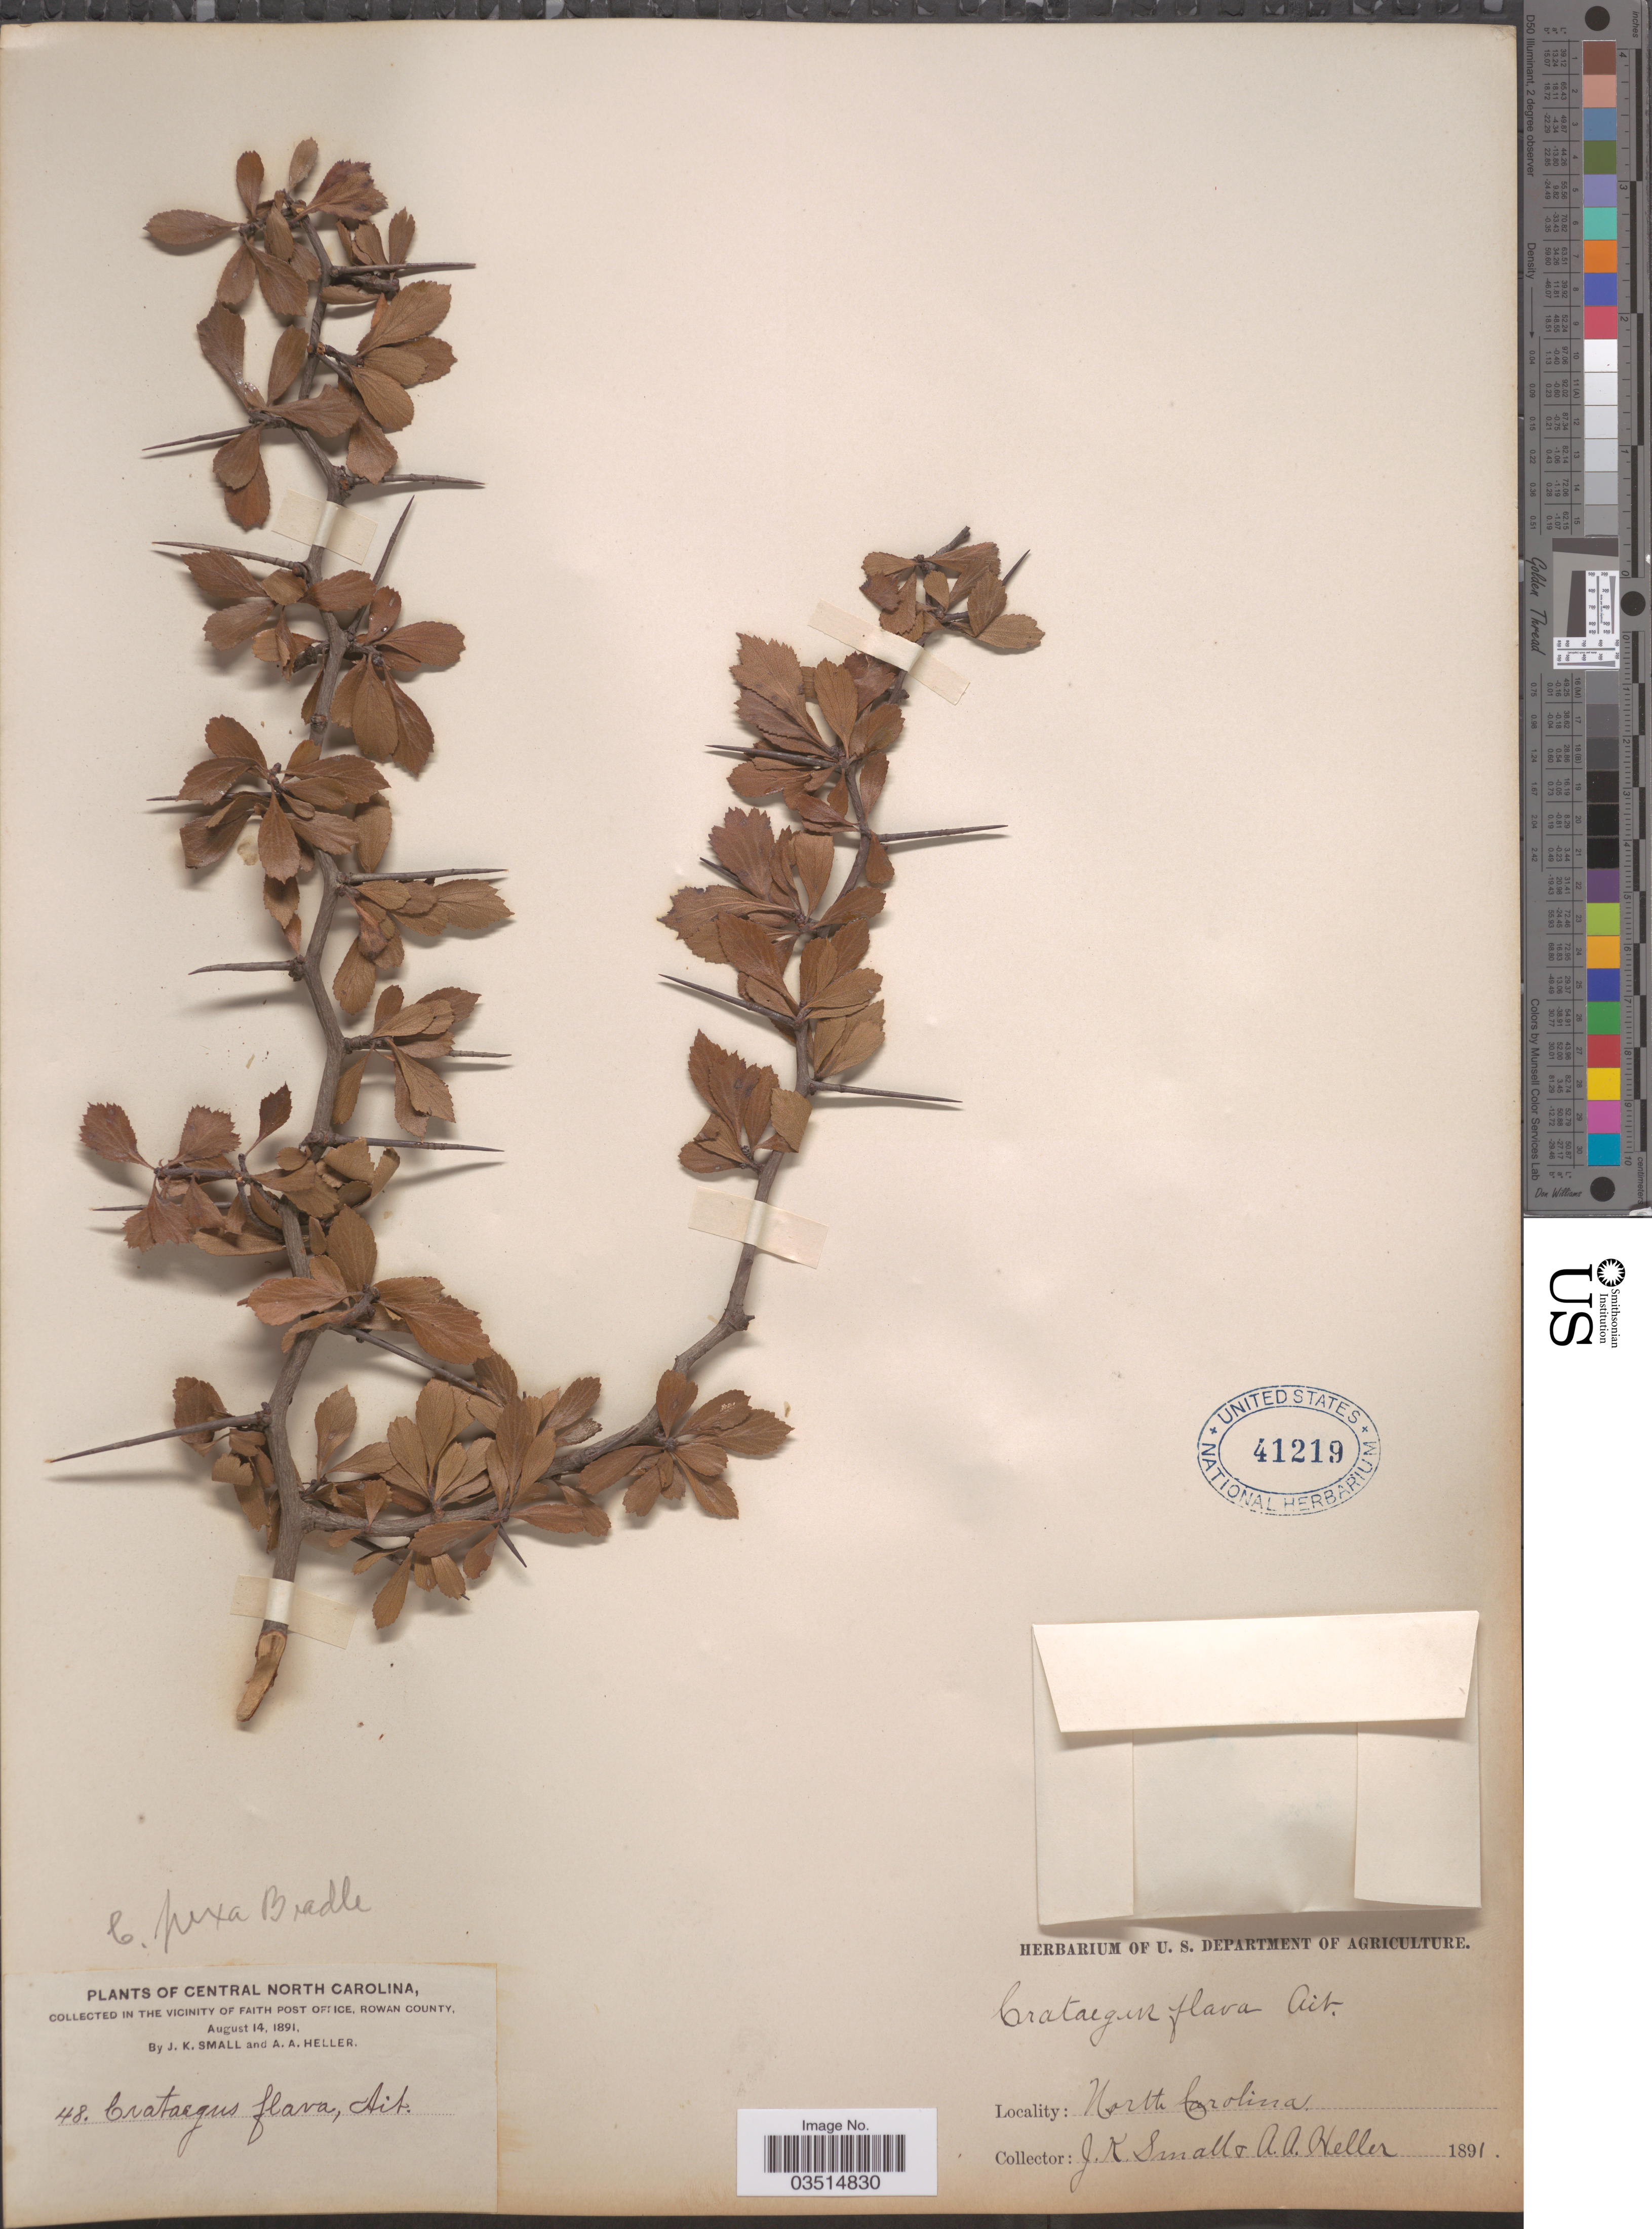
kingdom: Plantae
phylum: Tracheophyta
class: Magnoliopsida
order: Rosales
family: Rosaceae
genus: Crataegus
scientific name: Crataegus flava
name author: Aiton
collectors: J. K. Small & A. A. Heller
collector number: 48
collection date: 1891-08-14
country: United States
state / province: North Carolina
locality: Central North Carolina. The Vicinity of Faith Post Office, Rowan County.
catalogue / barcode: US 41219